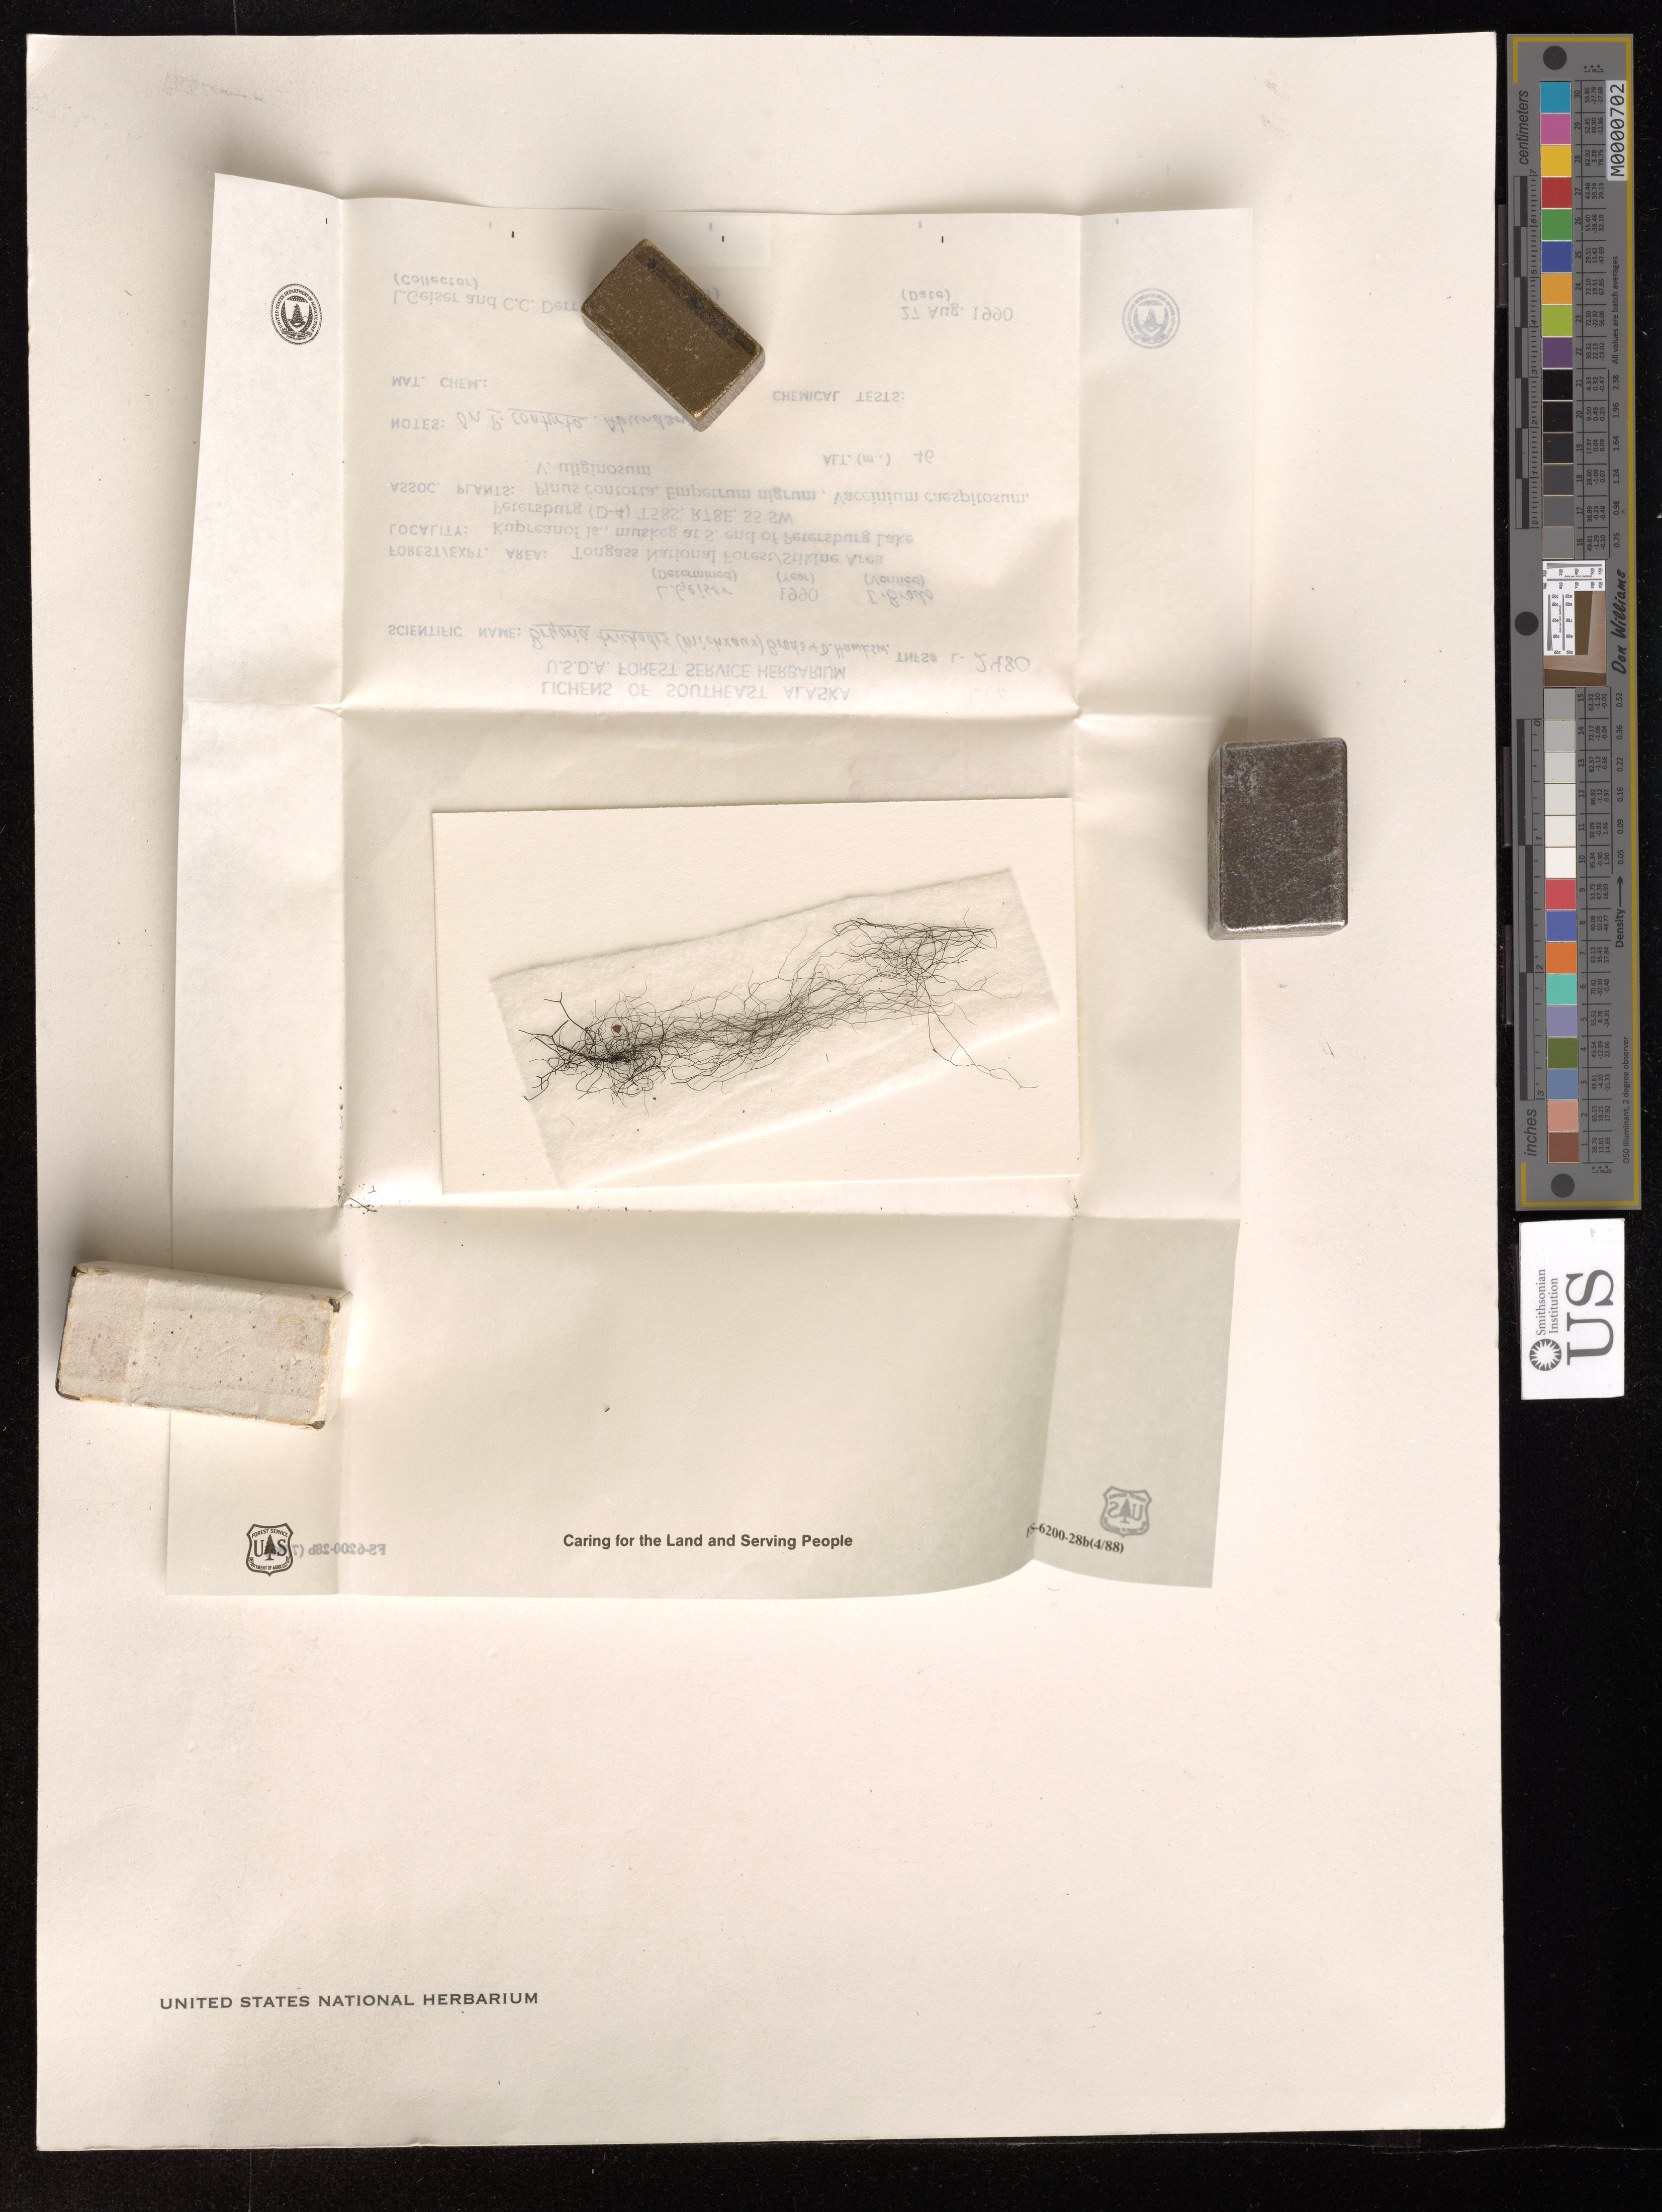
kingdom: Fungi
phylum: Ascomycota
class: Lecanoromycetes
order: Lecanorales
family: Parmeliaceae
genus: Bryoria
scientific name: Bryoria trichodes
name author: (Michx.) Brodo & D.Hawksw.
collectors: L. Geiser & C. Derr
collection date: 1990-08-27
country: United States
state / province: Alaska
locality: Southeast Alaska. Tongass National Forest/Stikine Area. Kupreanof Is., muskeg at S. end of Petersburg Lake. Petersburg (D-4) T58S, R78E, S5 SW.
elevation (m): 46